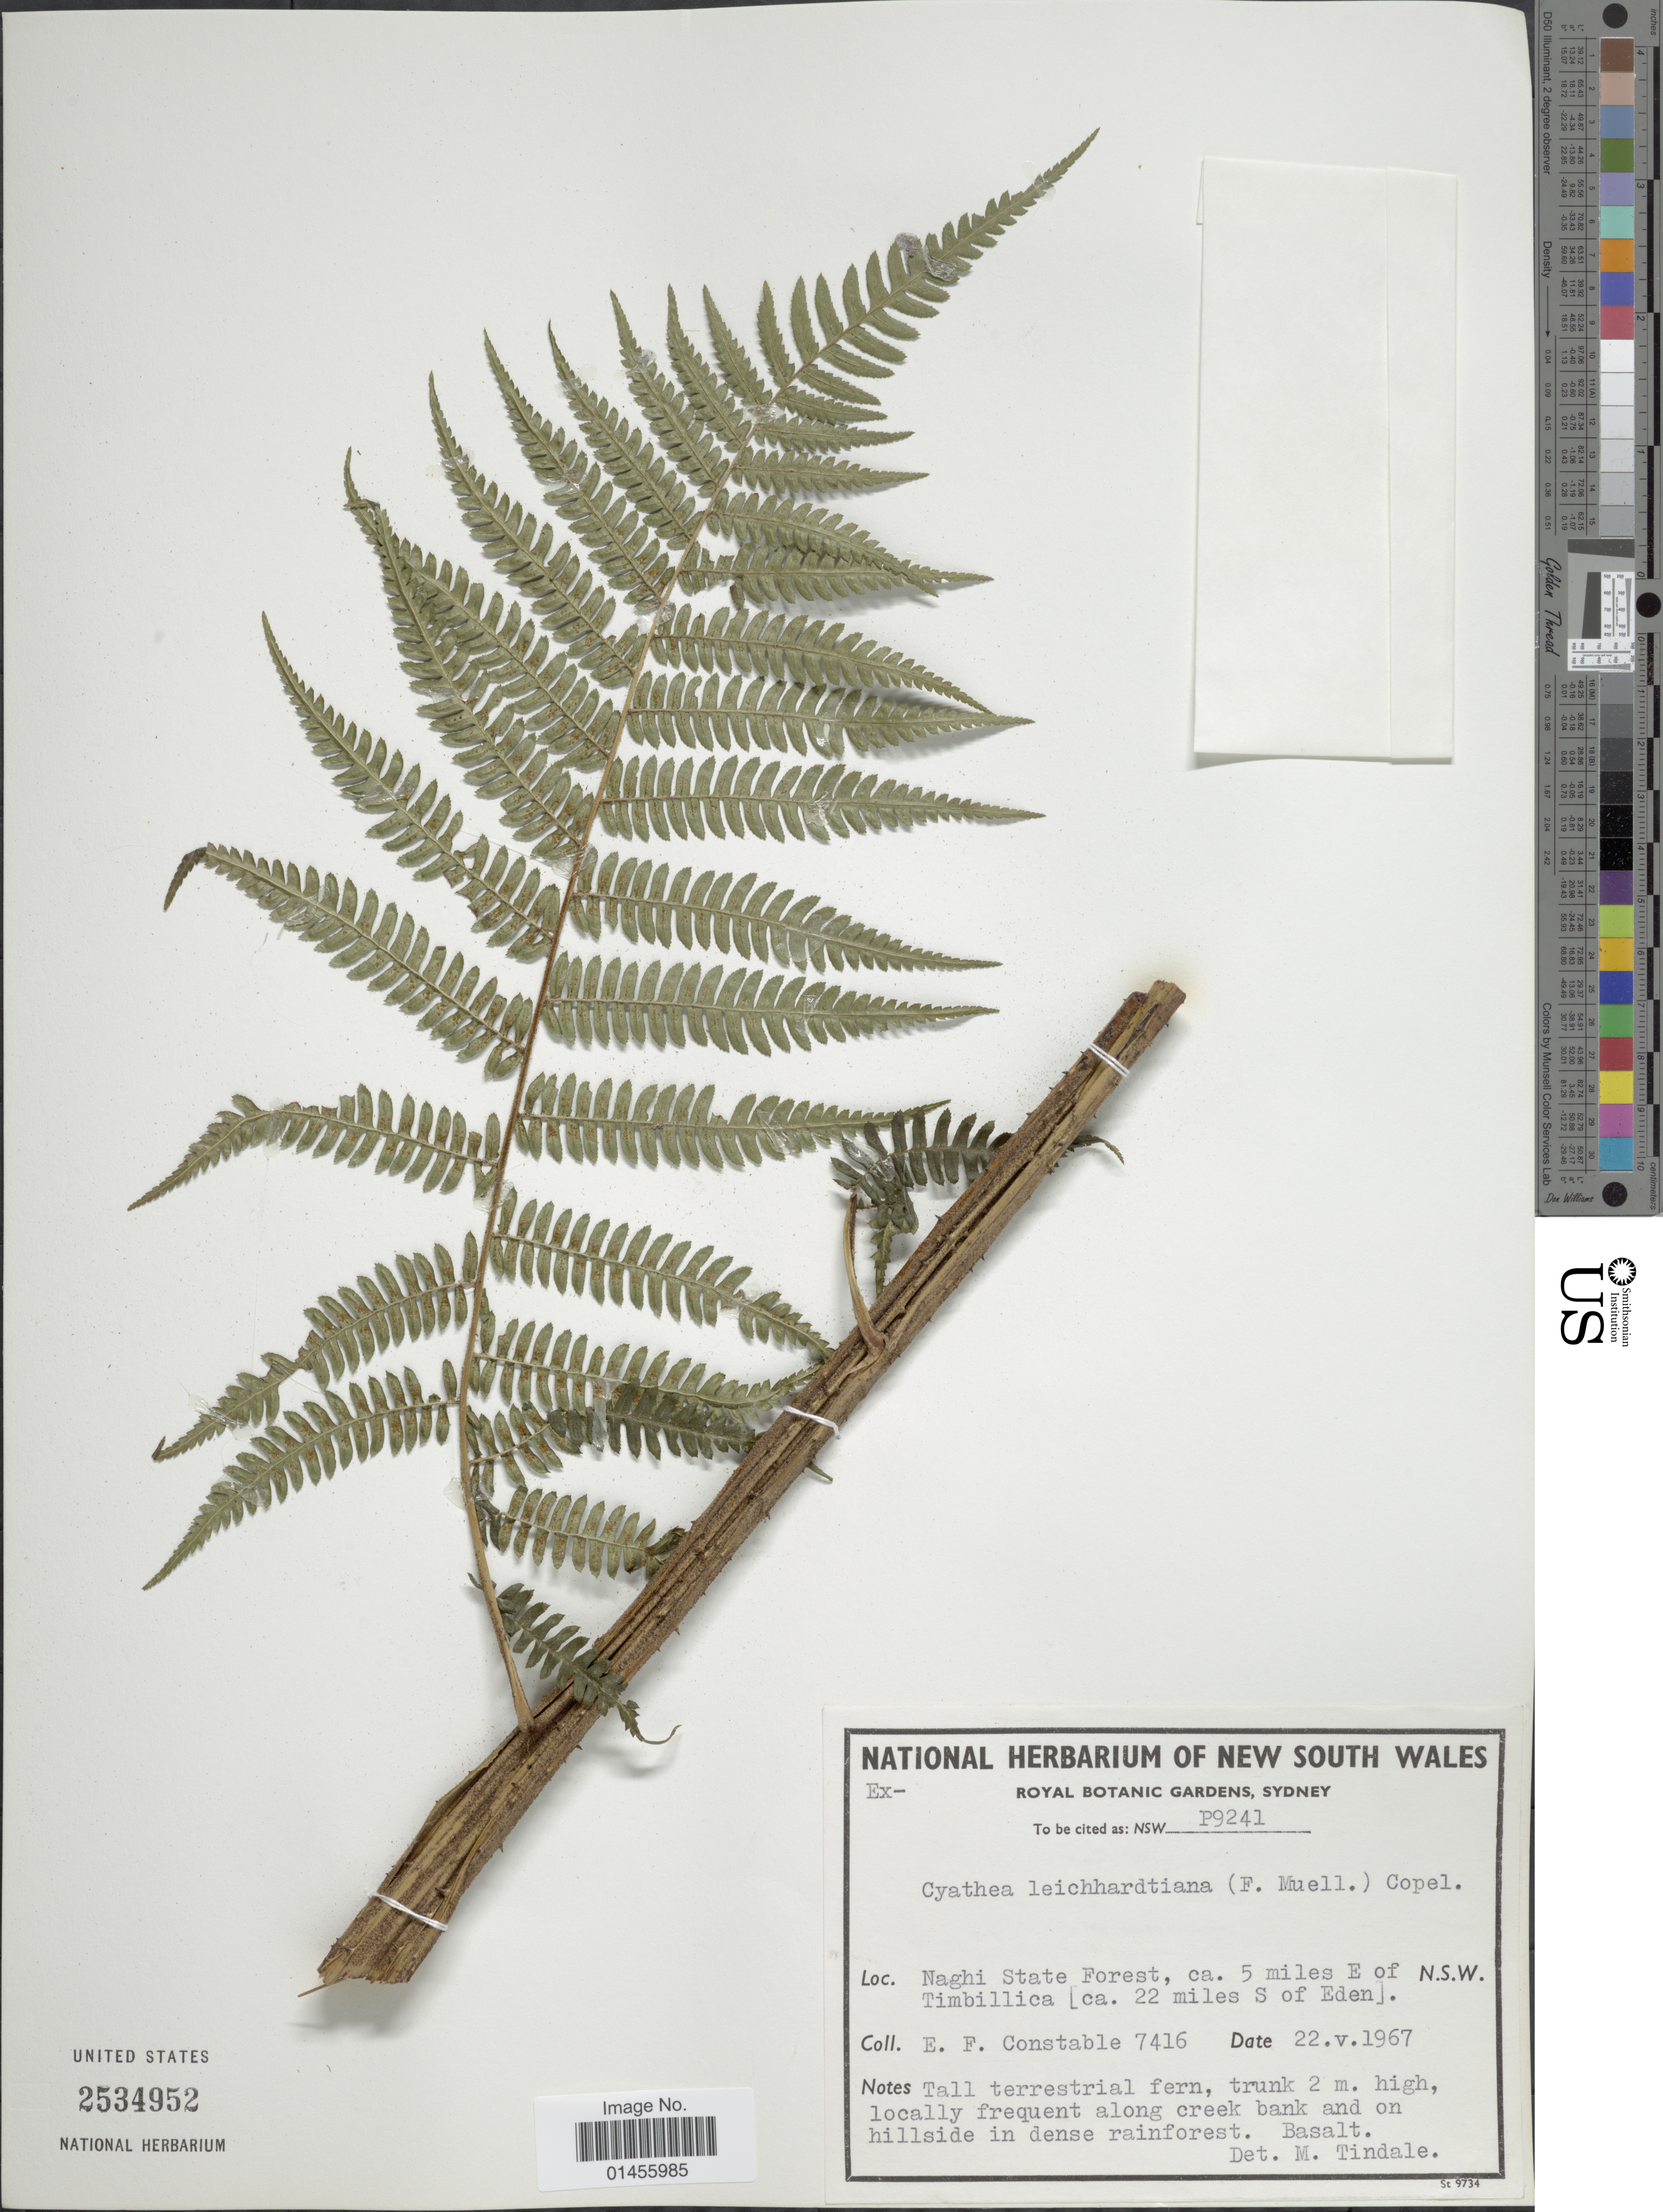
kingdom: Plantae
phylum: Tracheophyta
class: Polypodiopsida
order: Cyatheales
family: Cyatheaceae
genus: Alsophila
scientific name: Alsophila australis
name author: R. Br.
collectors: E. F. Constable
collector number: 7416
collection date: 1967-05-22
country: Australia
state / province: New South Wales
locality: Naghi State Forest, 5 miles E of Timbillica [22 miles S of Eden]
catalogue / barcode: US 2534952